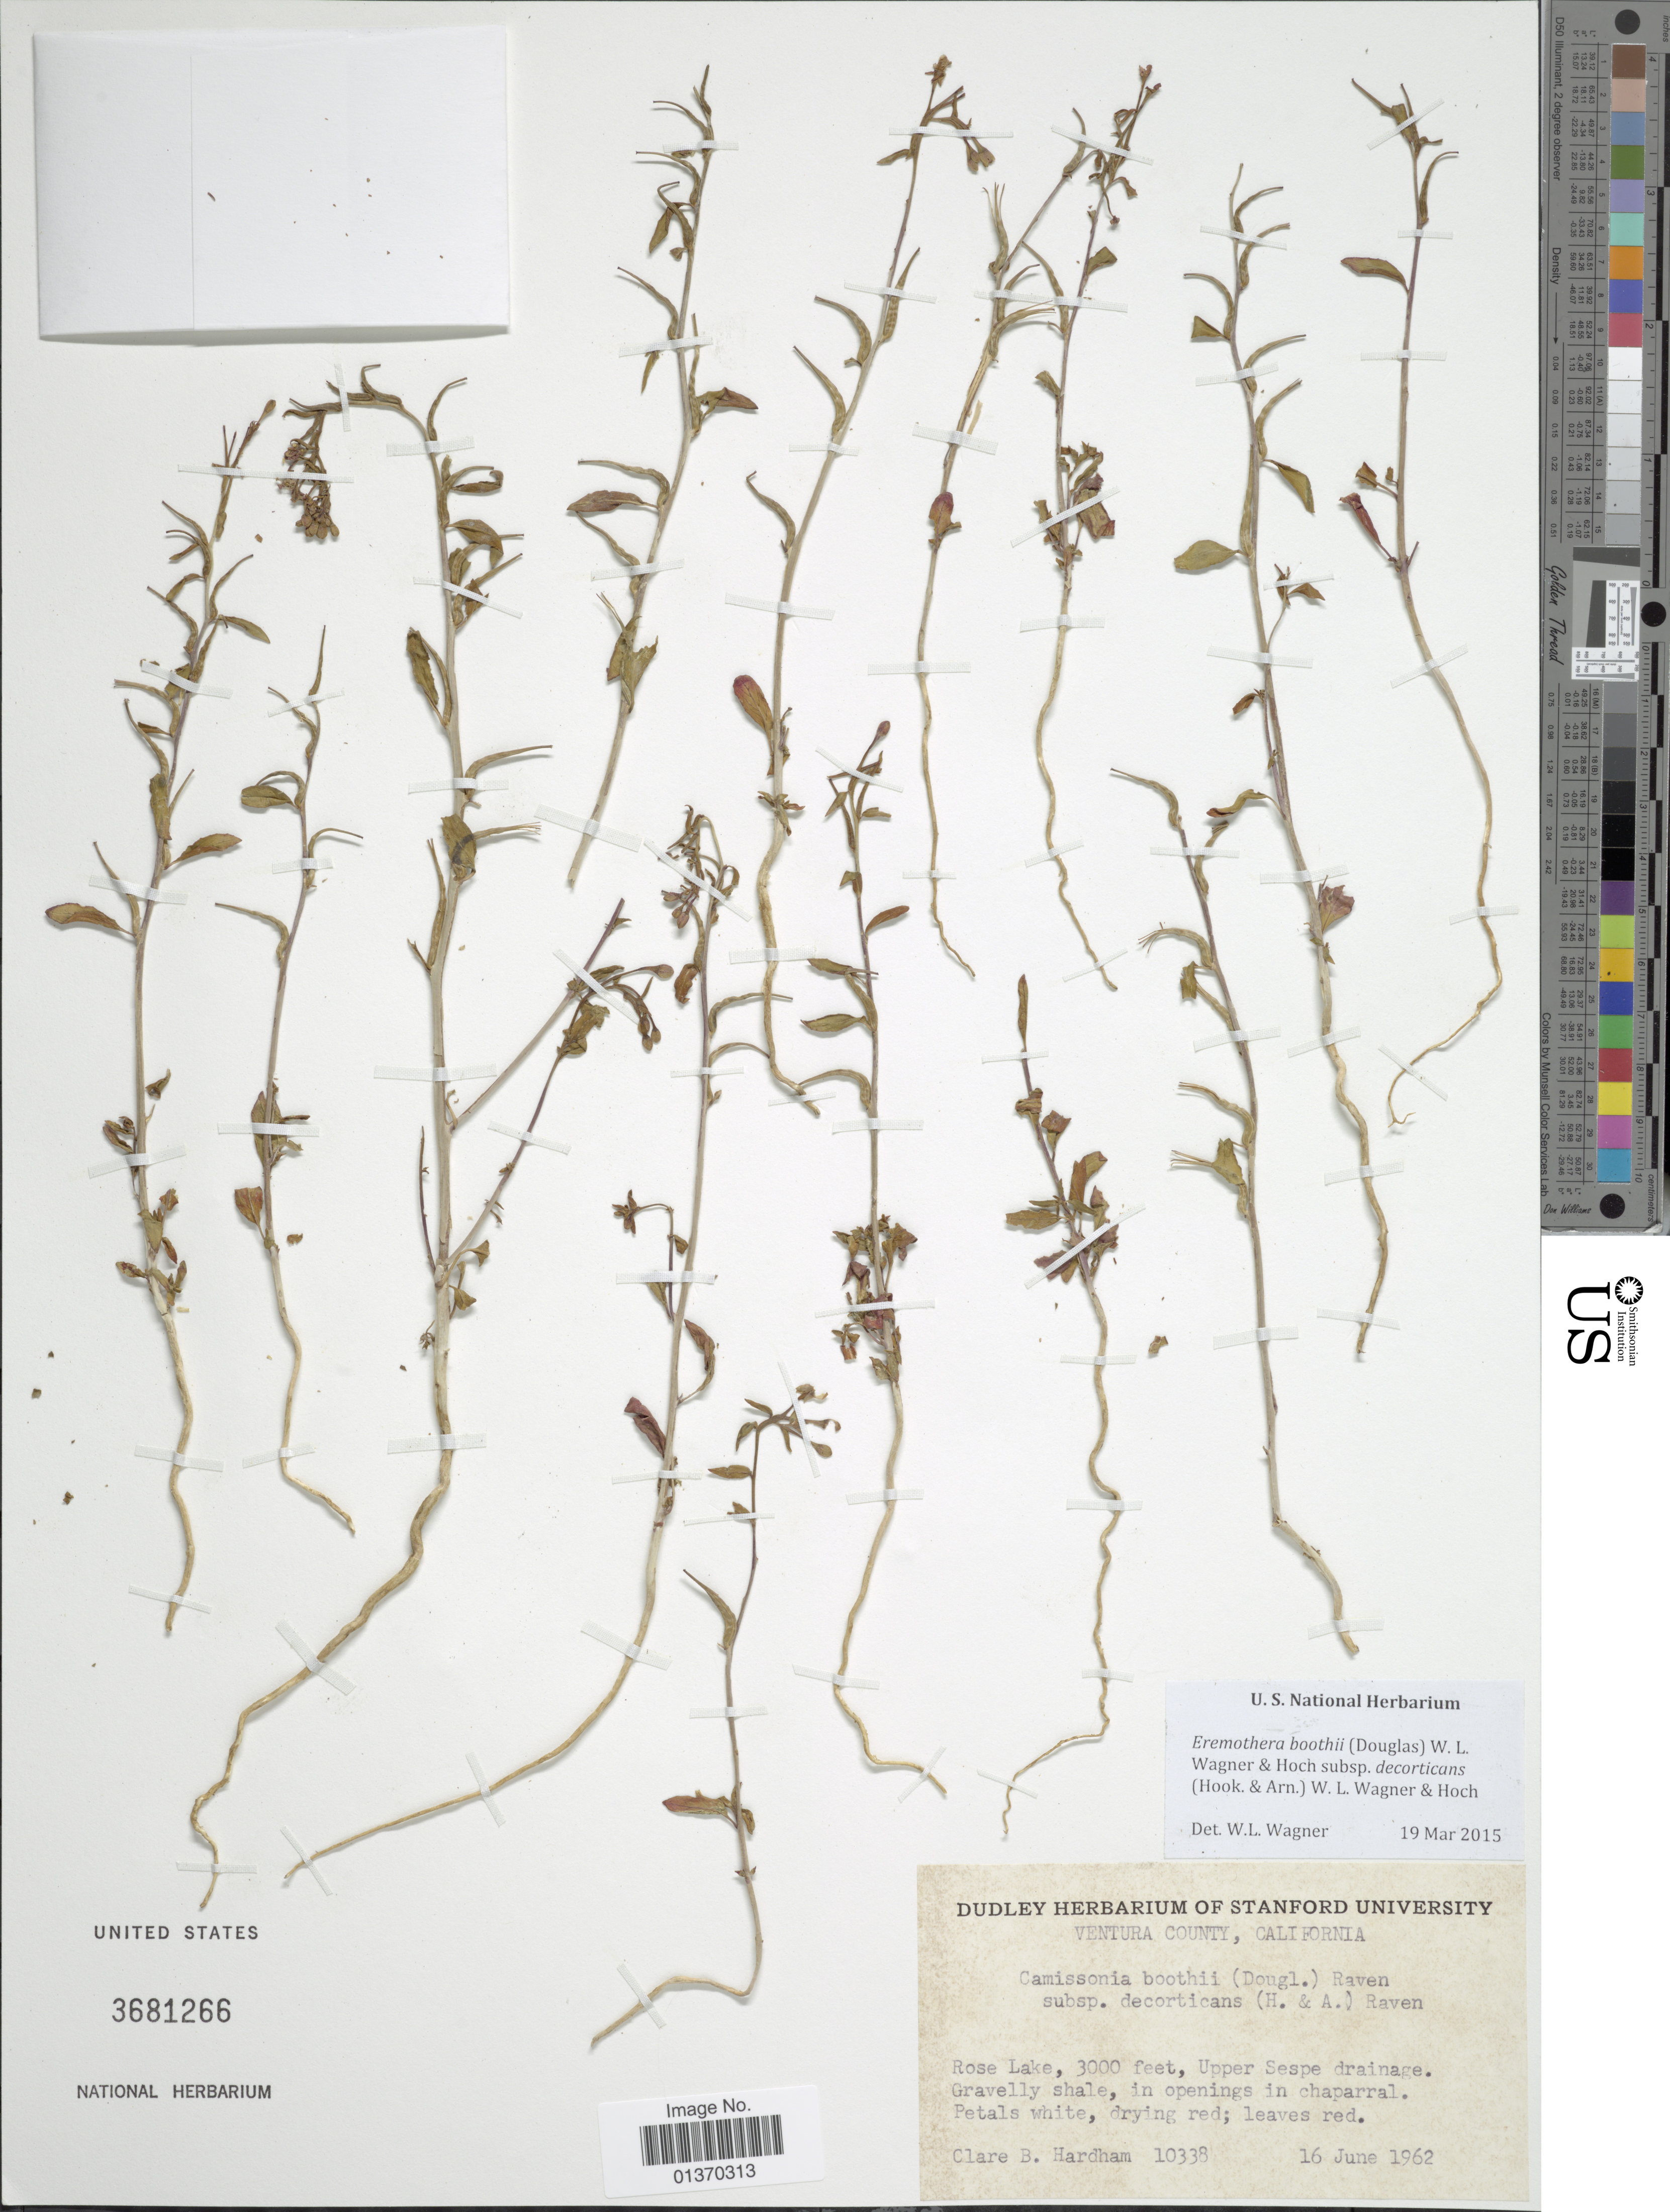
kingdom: Plantae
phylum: Tracheophyta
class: Magnoliopsida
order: Myrtales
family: Onagraceae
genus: Eremothera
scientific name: Eremothera boothii subsp. decorticans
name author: (Hook. & Arn.) W.L. Wagner & Hoch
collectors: C. Hardham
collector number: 10338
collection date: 1962-06-16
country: United States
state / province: California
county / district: Ventura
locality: Ventura County, Rose Lake, Upper Sespe drainage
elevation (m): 914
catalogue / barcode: US 3681266